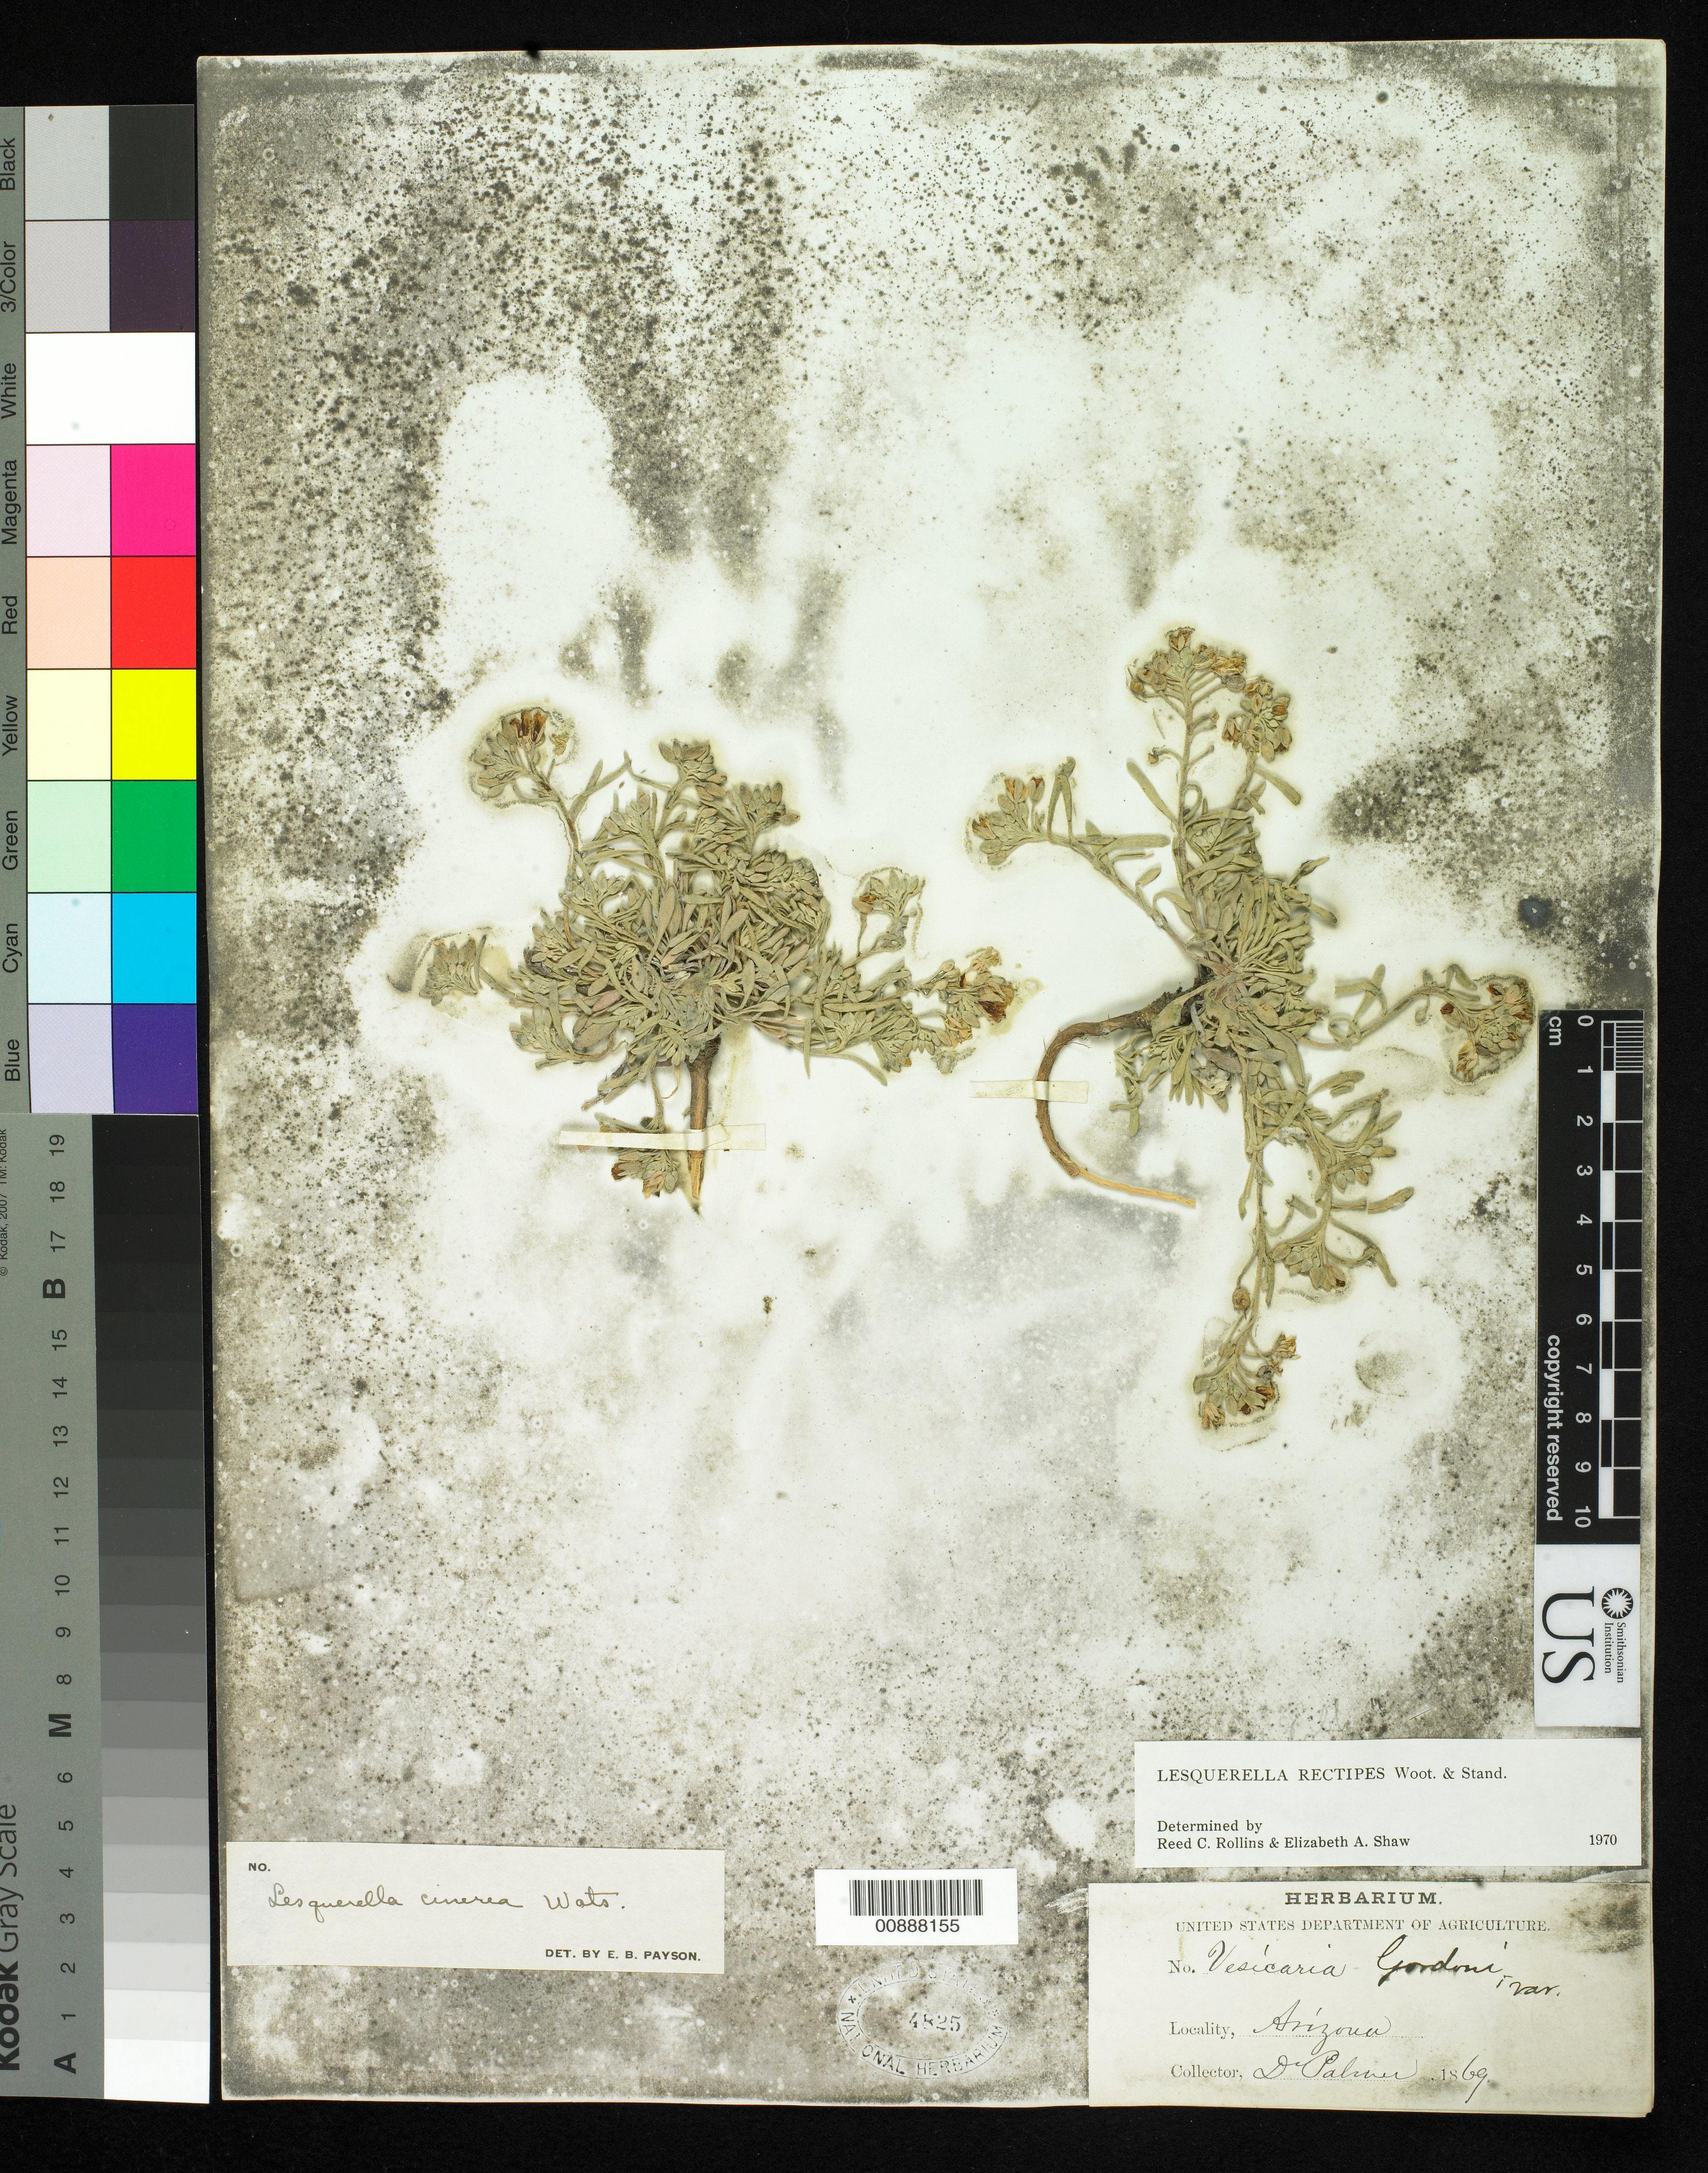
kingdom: Plantae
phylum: Tracheophyta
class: Magnoliopsida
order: Brassicales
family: Brassicaceae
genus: Lesquerella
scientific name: Lesquerella rectipes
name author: Wooton & Standl.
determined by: Rollins, R. C.; Shaw, E. A.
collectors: E. Palmer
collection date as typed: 1869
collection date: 1869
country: United States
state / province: Arizona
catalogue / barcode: US 4825